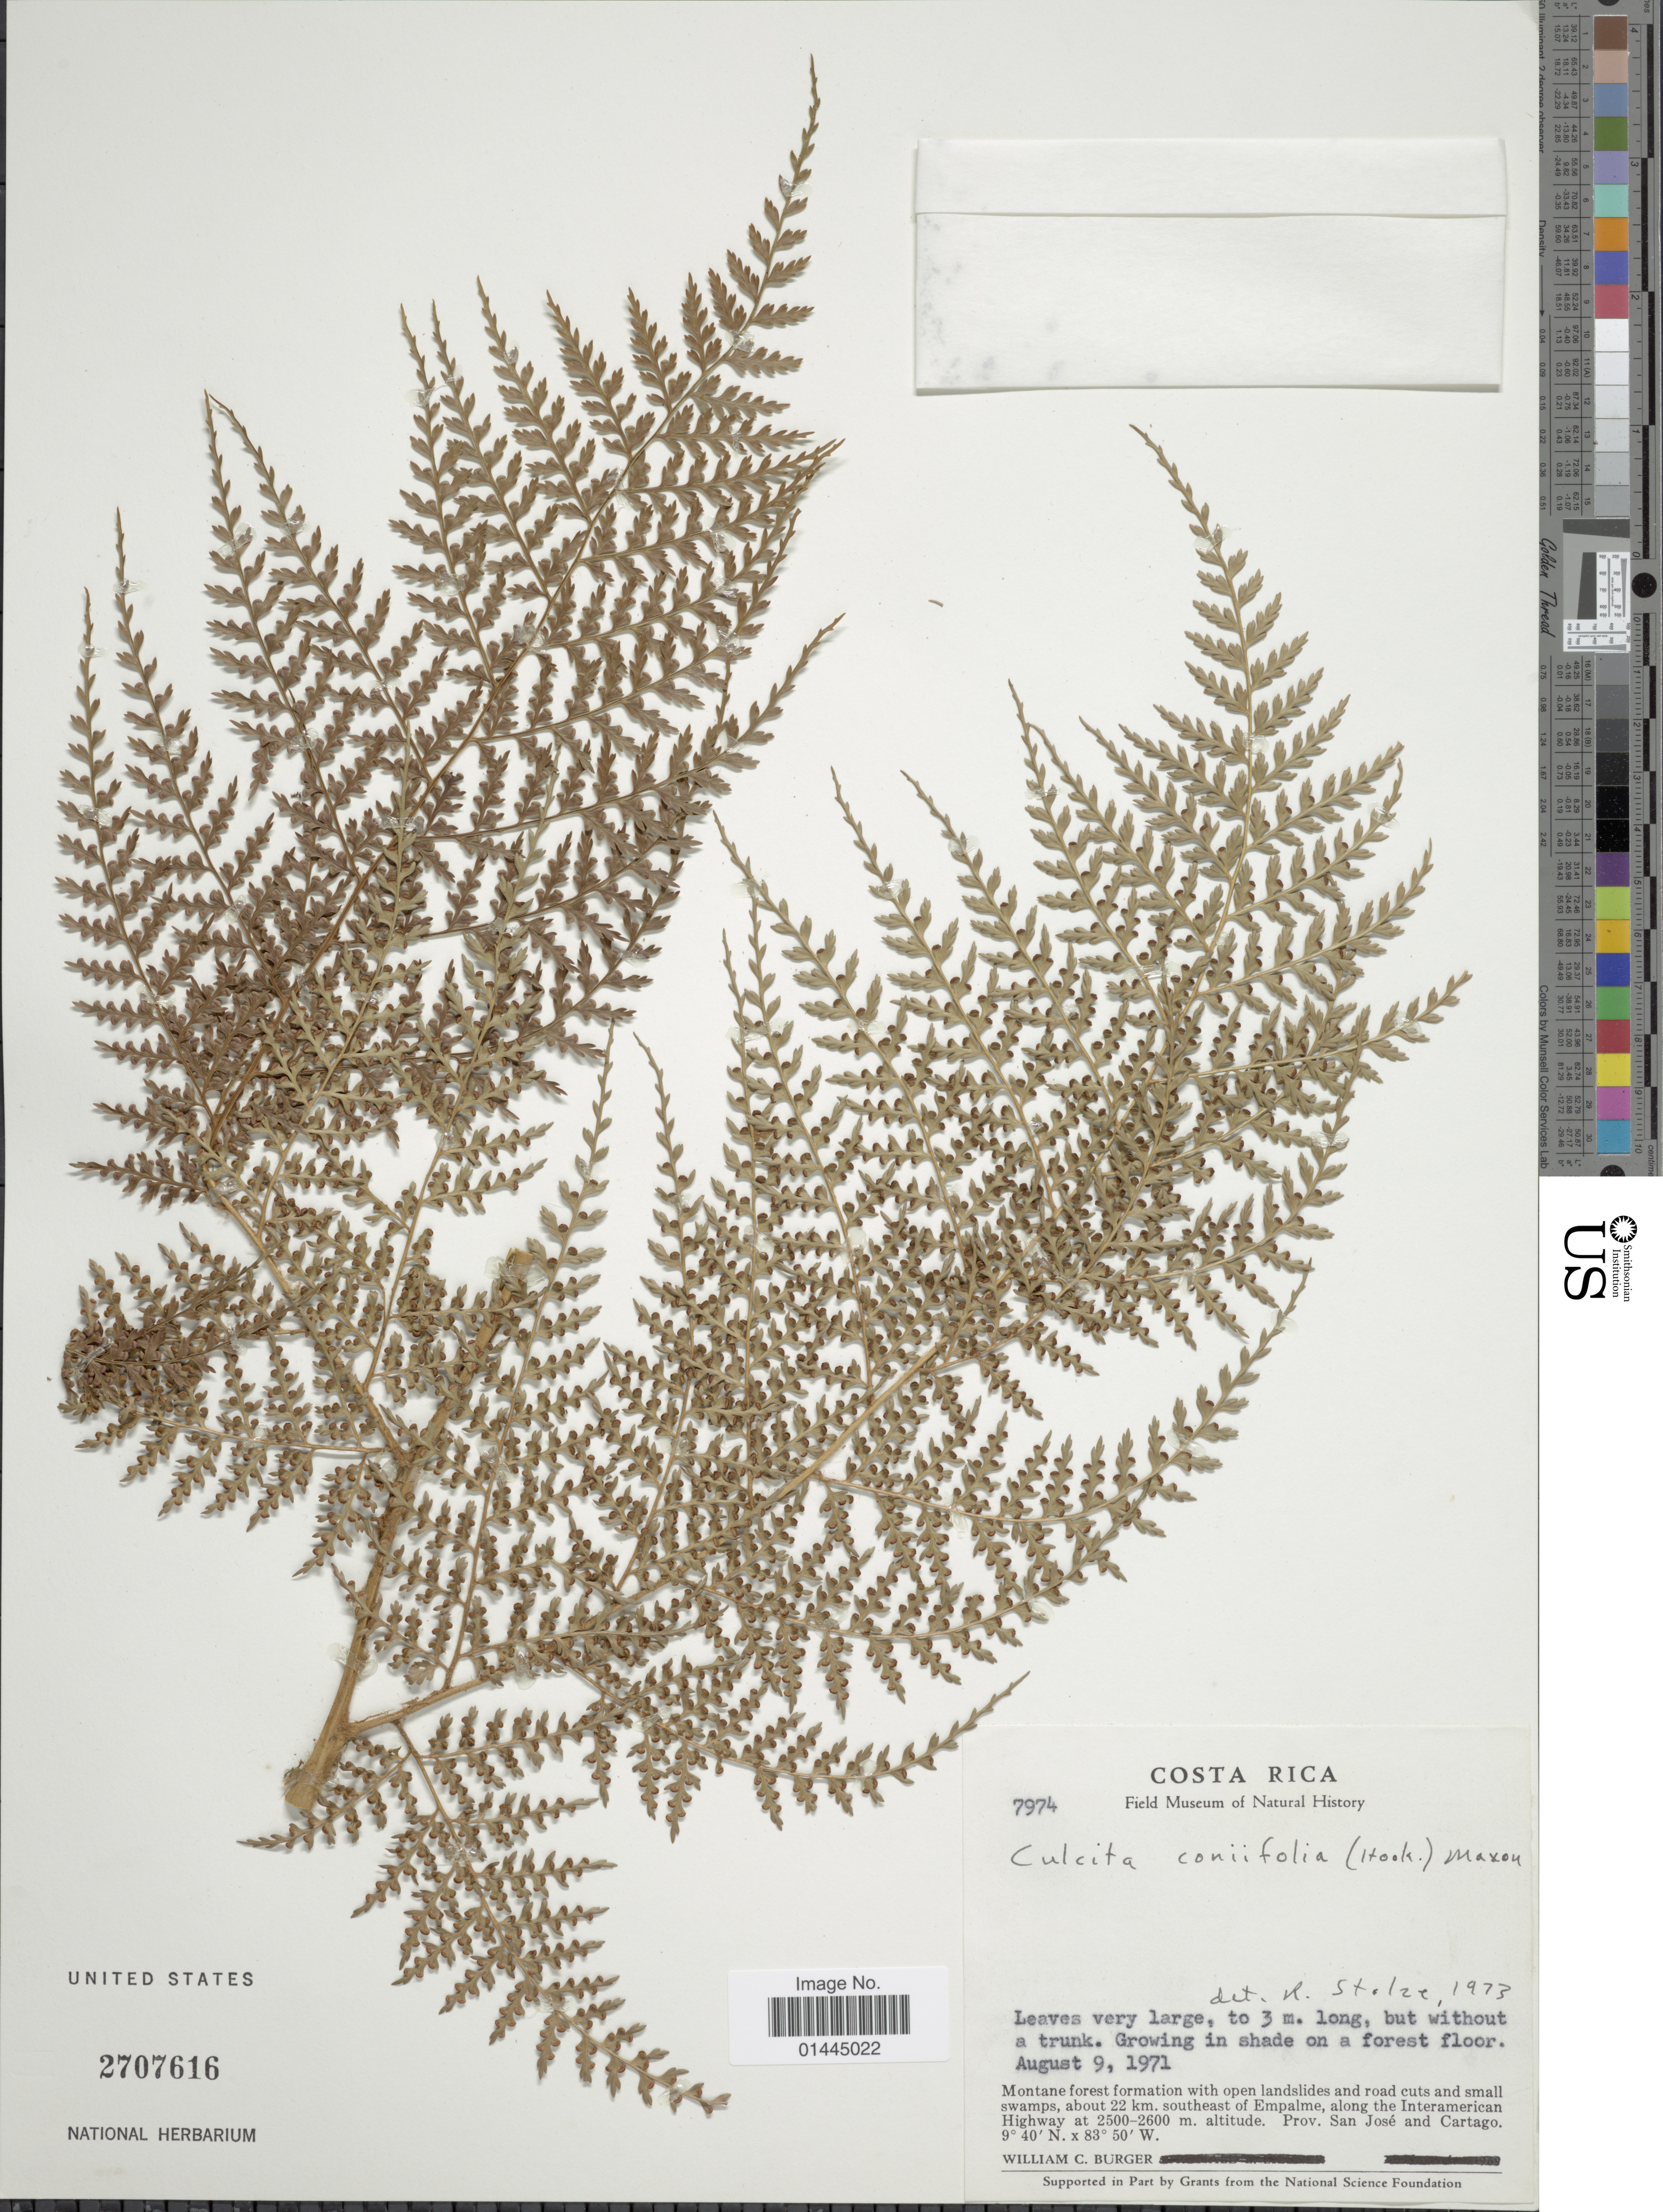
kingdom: Plantae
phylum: Tracheophyta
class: Polypodiopsida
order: Cyatheales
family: Culcitaceae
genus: Culcita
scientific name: Culcita coniifolia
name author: (Hook.) Maxon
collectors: W. Burger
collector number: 7974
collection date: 1971-08-09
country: Costa Rica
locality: Montane forst formation with open landslides and road cuts and small swamps, about 22 km. southeast of empalme, along the Interamerican Highway, Prov. San Jose and Cartago.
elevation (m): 2500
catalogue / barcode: US 2707616